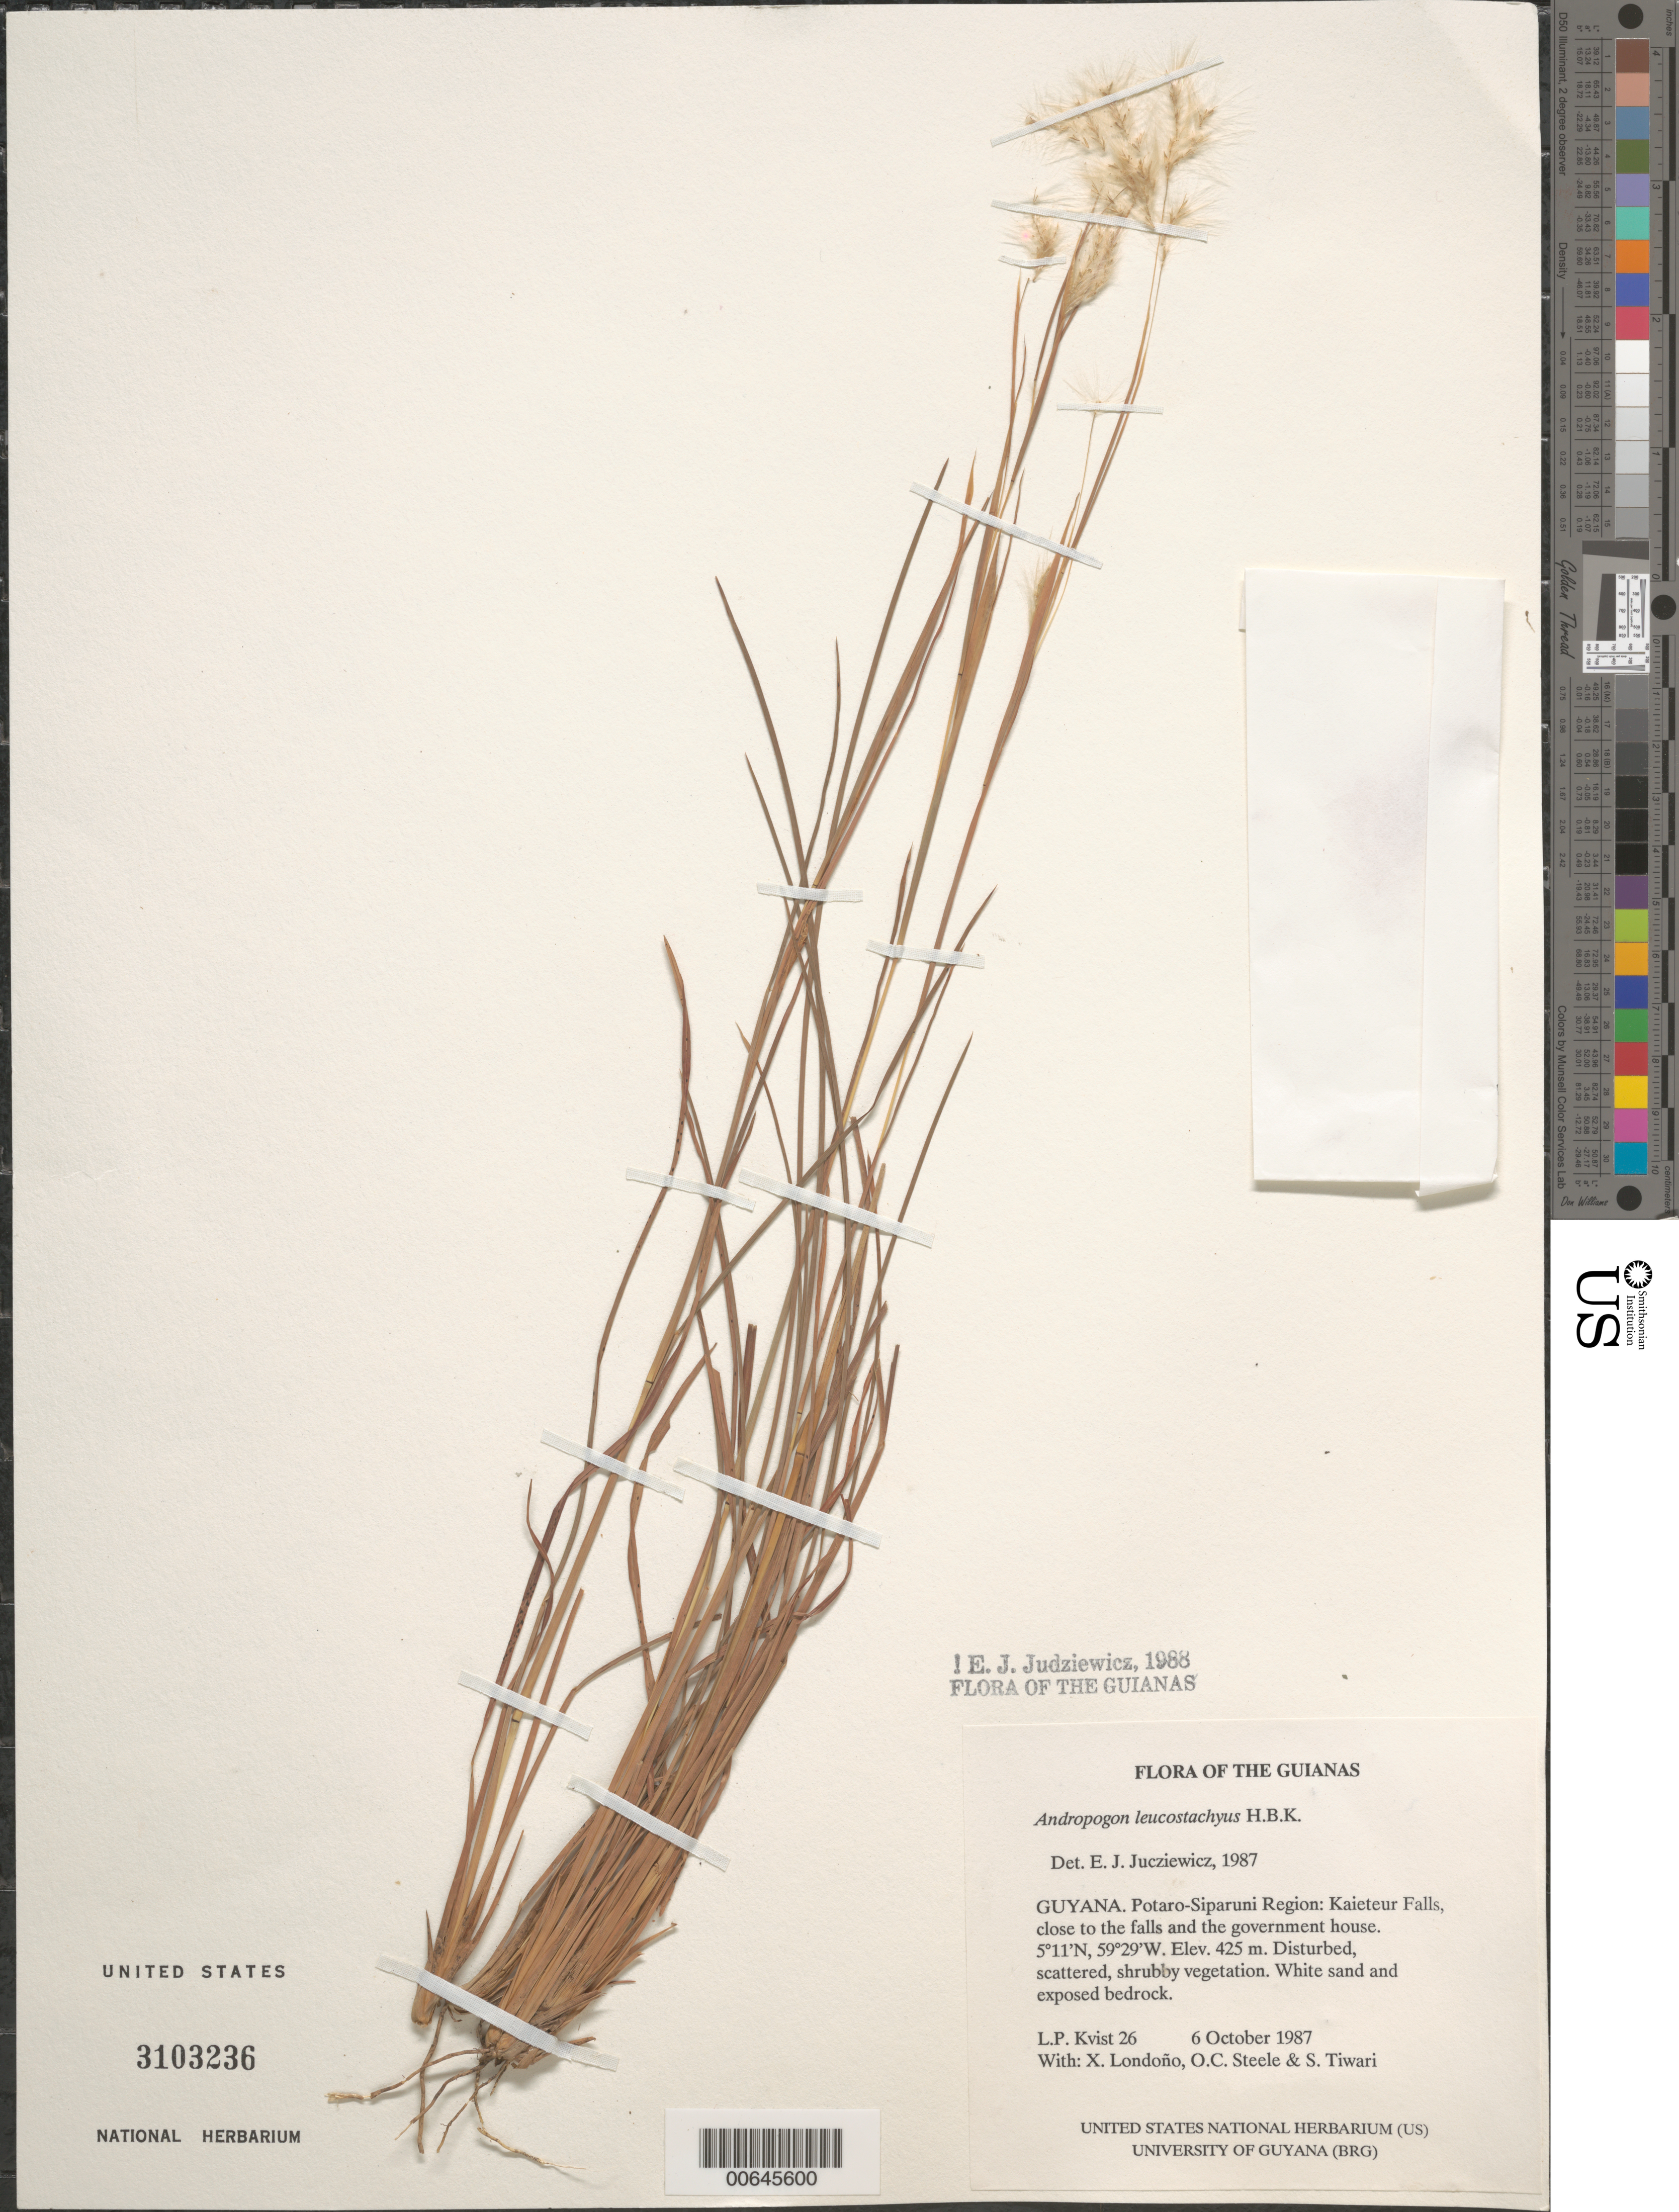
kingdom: Plantae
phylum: Tracheophyta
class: Liliopsida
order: Poales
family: Poaceae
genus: Andropogon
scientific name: Andropogon leucostachyus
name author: Kunth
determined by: Judziewicz, E. J.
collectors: L. P. Kvist, X. Londoño, O. C. Steele & S. Tiwari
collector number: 26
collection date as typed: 6 October 1987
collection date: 1987-10-06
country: Guyana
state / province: Potaro-Siparuni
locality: Kaieteur Falls, close to the falls and the government house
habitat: Disturbed, scattered, shrubby vegetation. White sand and exposed bedrock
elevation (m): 425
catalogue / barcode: US 3103236